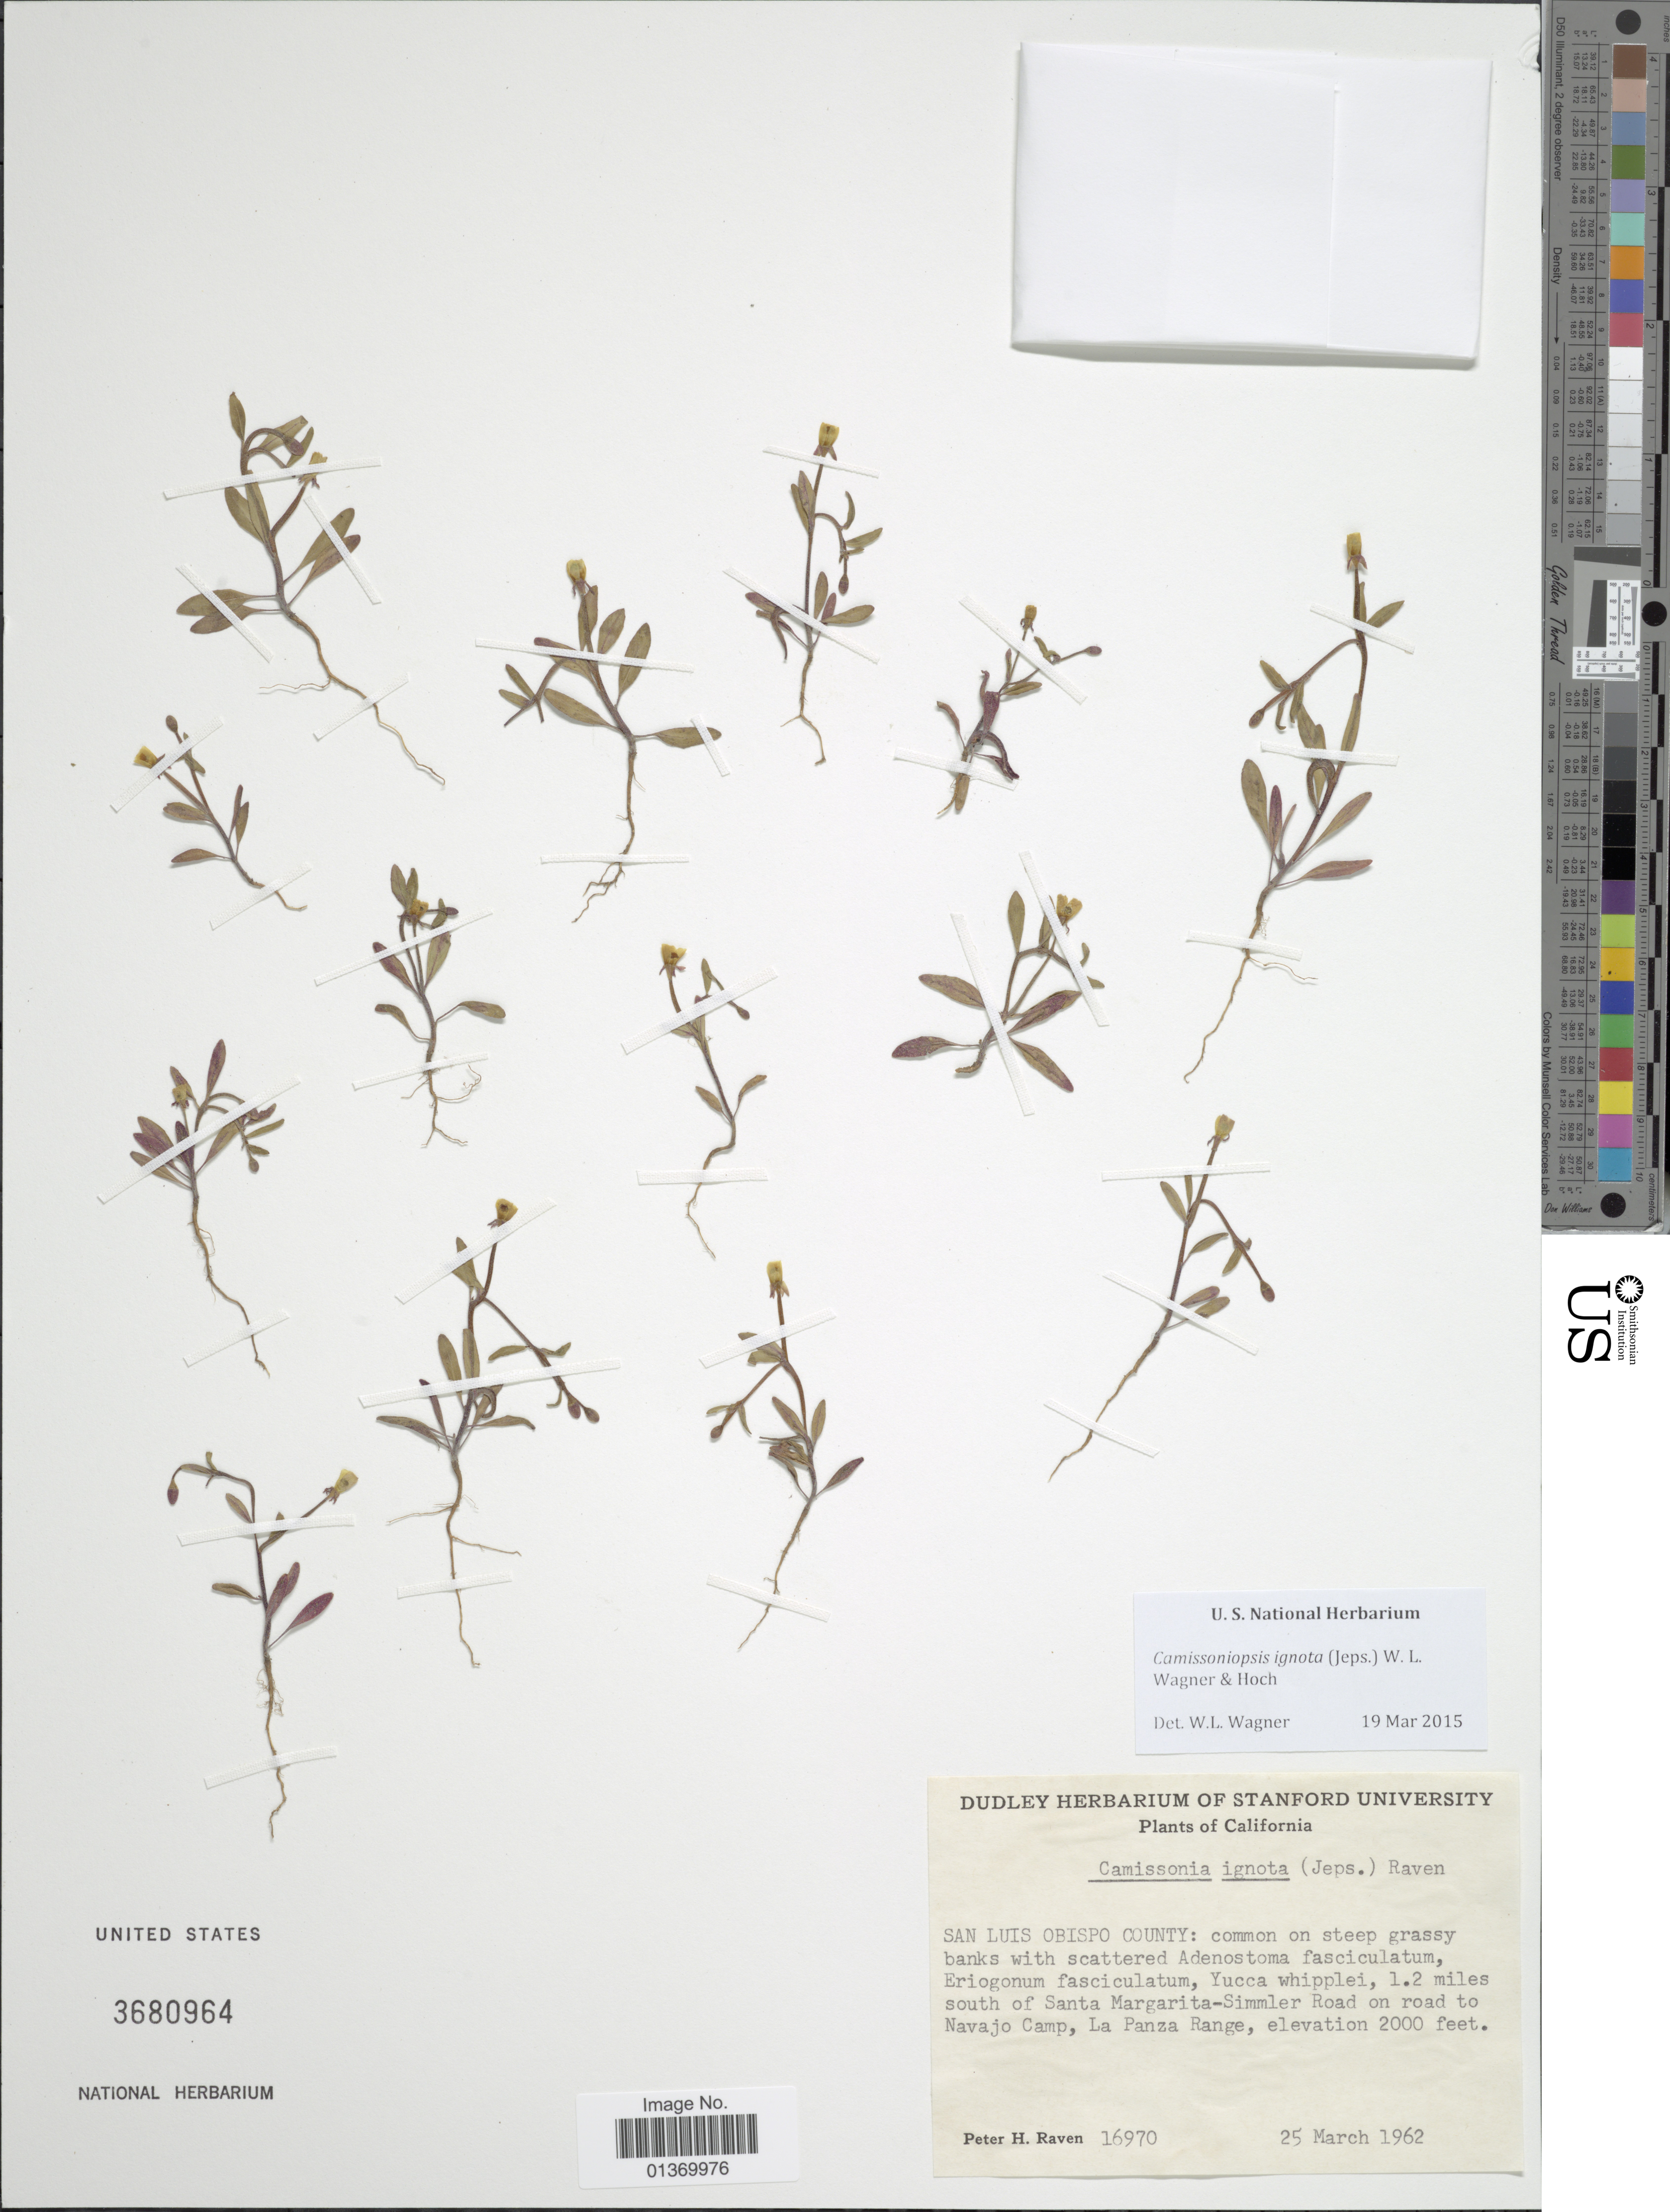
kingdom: Plantae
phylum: Tracheophyta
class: Magnoliopsida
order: Myrtales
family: Onagraceae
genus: Camissoniopsis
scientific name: Camissoniopsis ignota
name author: (Jeps.) W.L. Wagner & Hoch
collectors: P. H. Raven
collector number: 16970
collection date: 1962-03-25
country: United States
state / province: California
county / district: San Luis Obispo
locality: San Luis Obispo County: 1.2 miles south of Santa Margarita - Simmler Road on road to Navajo Camp, La Panza Range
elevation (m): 610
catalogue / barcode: US 3680964